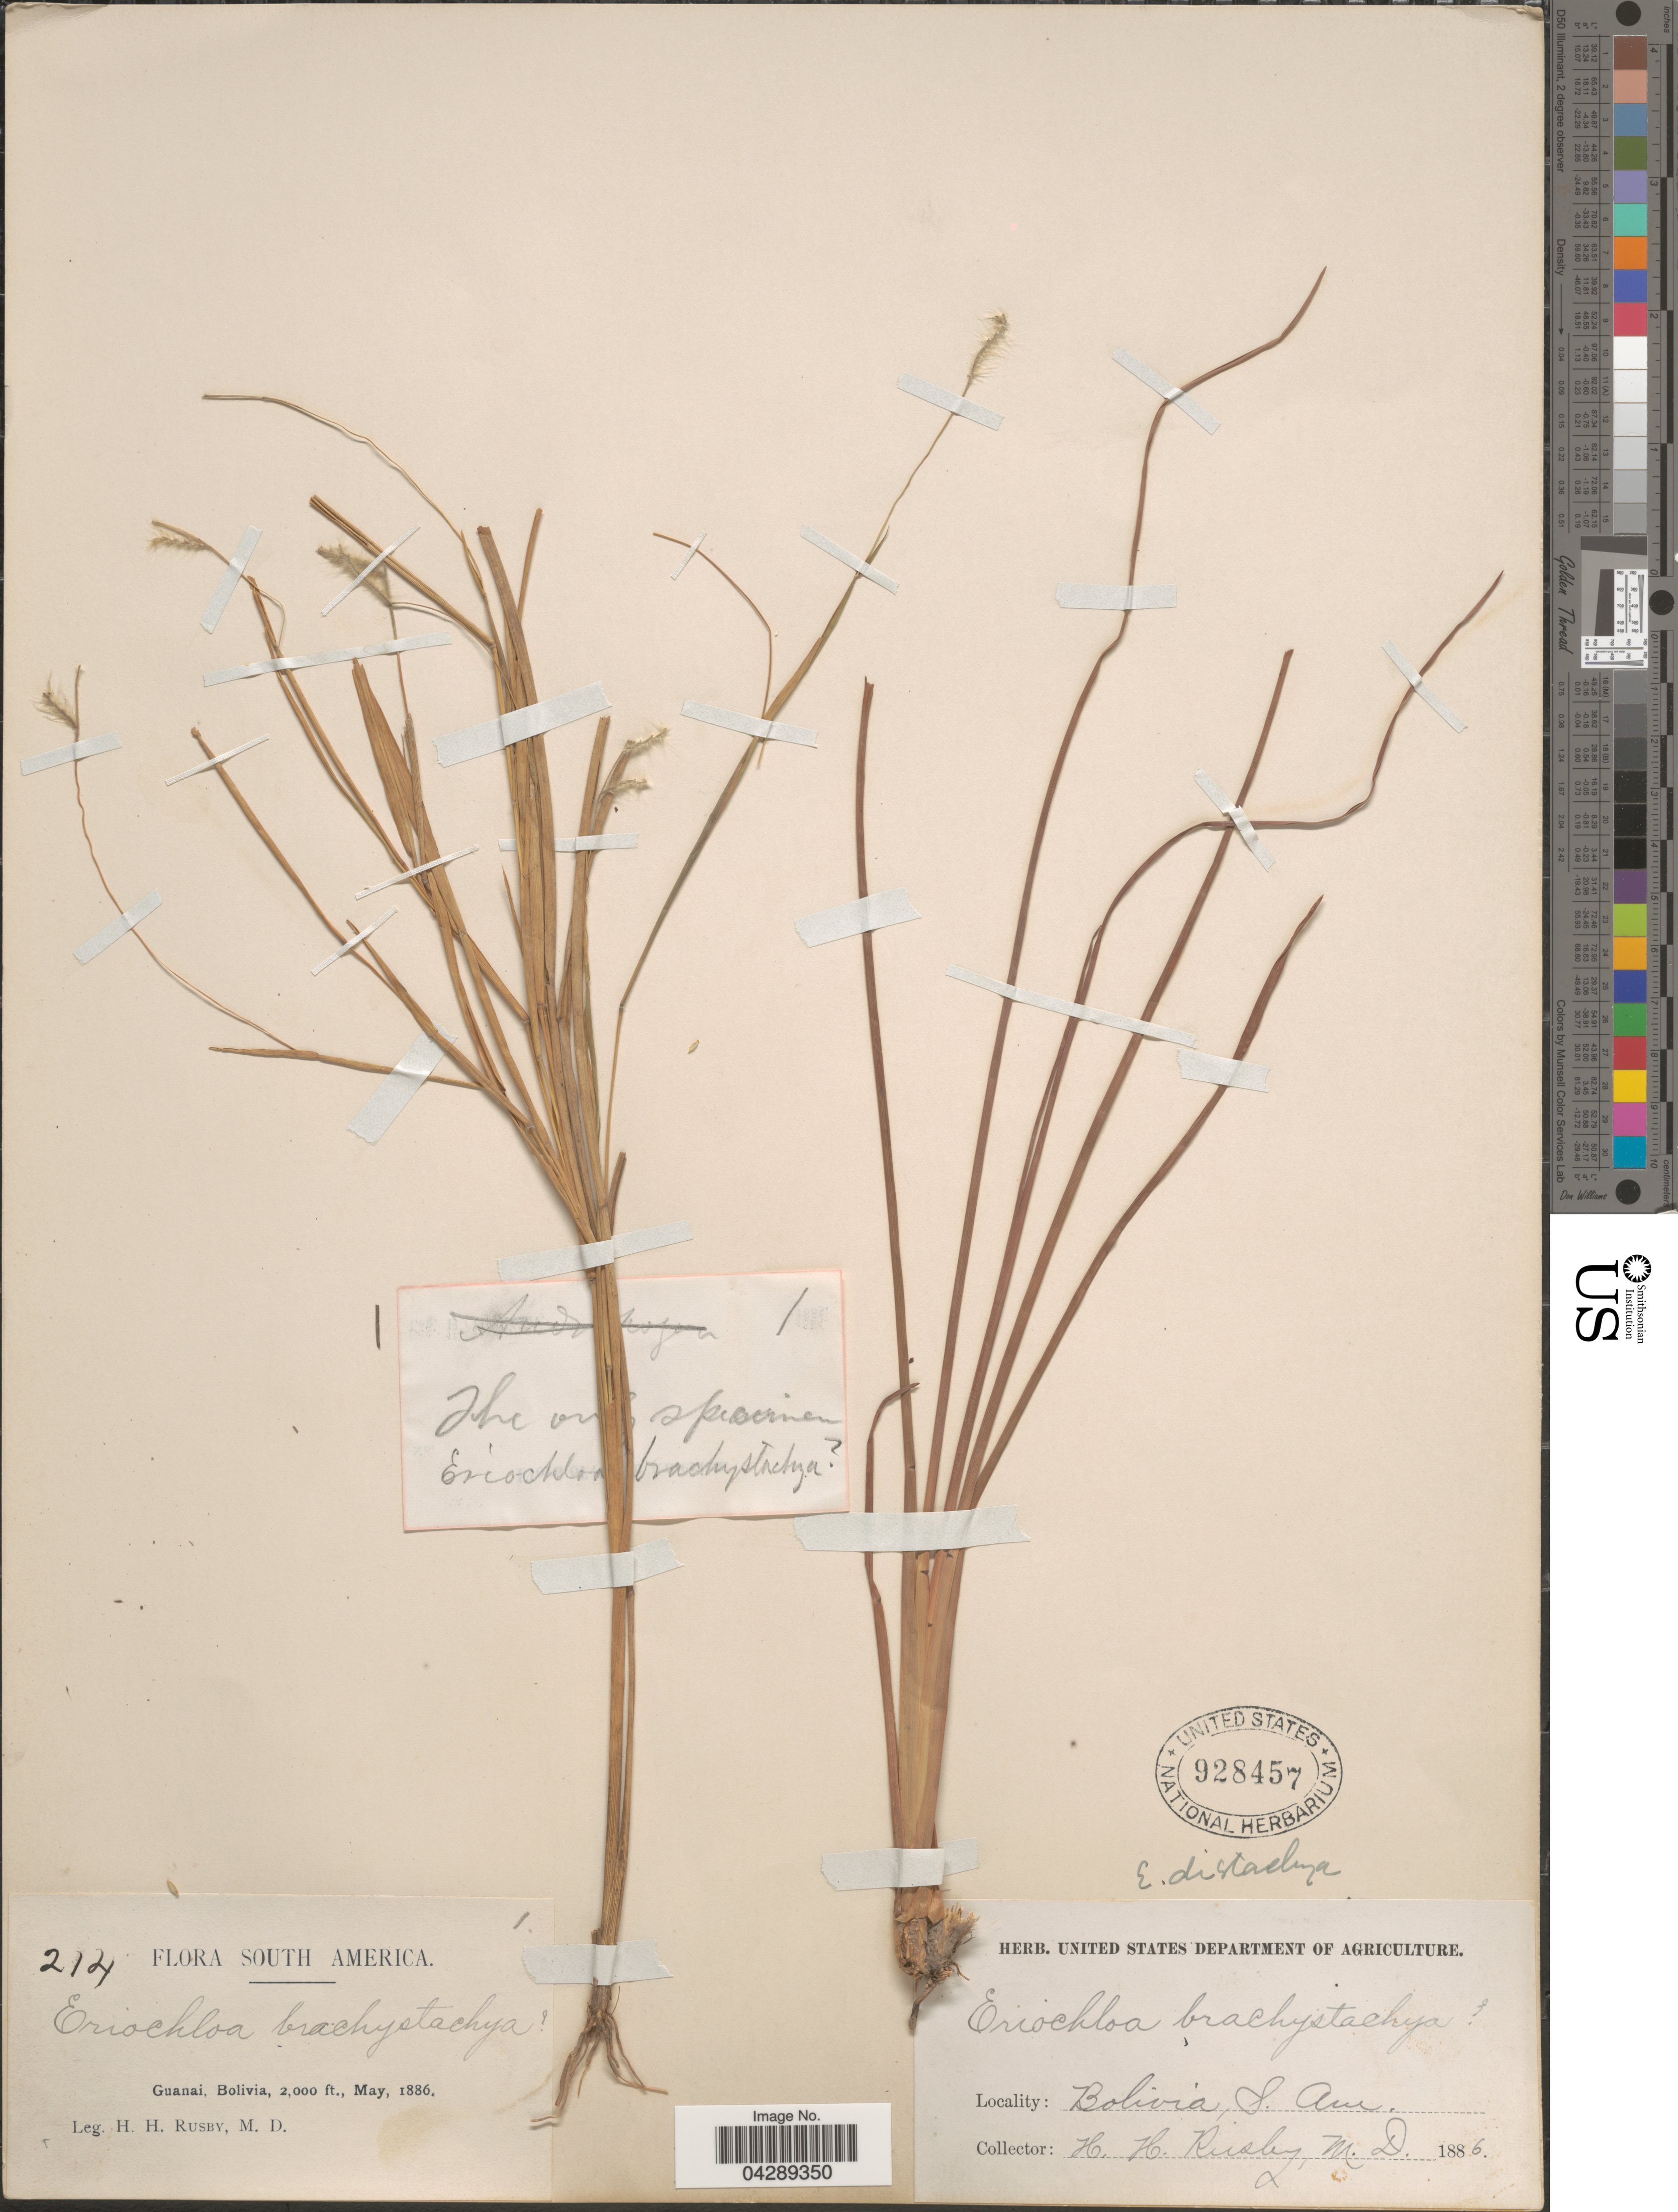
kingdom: Plantae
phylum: Tracheophyta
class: Liliopsida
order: Poales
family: Poaceae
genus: Eriochloa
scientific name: Eriochloa distachya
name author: Kunth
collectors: H. H. Rusby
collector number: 214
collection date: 1886-05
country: Bolivia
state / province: La Páz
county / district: Larecaja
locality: Guanay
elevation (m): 610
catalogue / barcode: US 928457